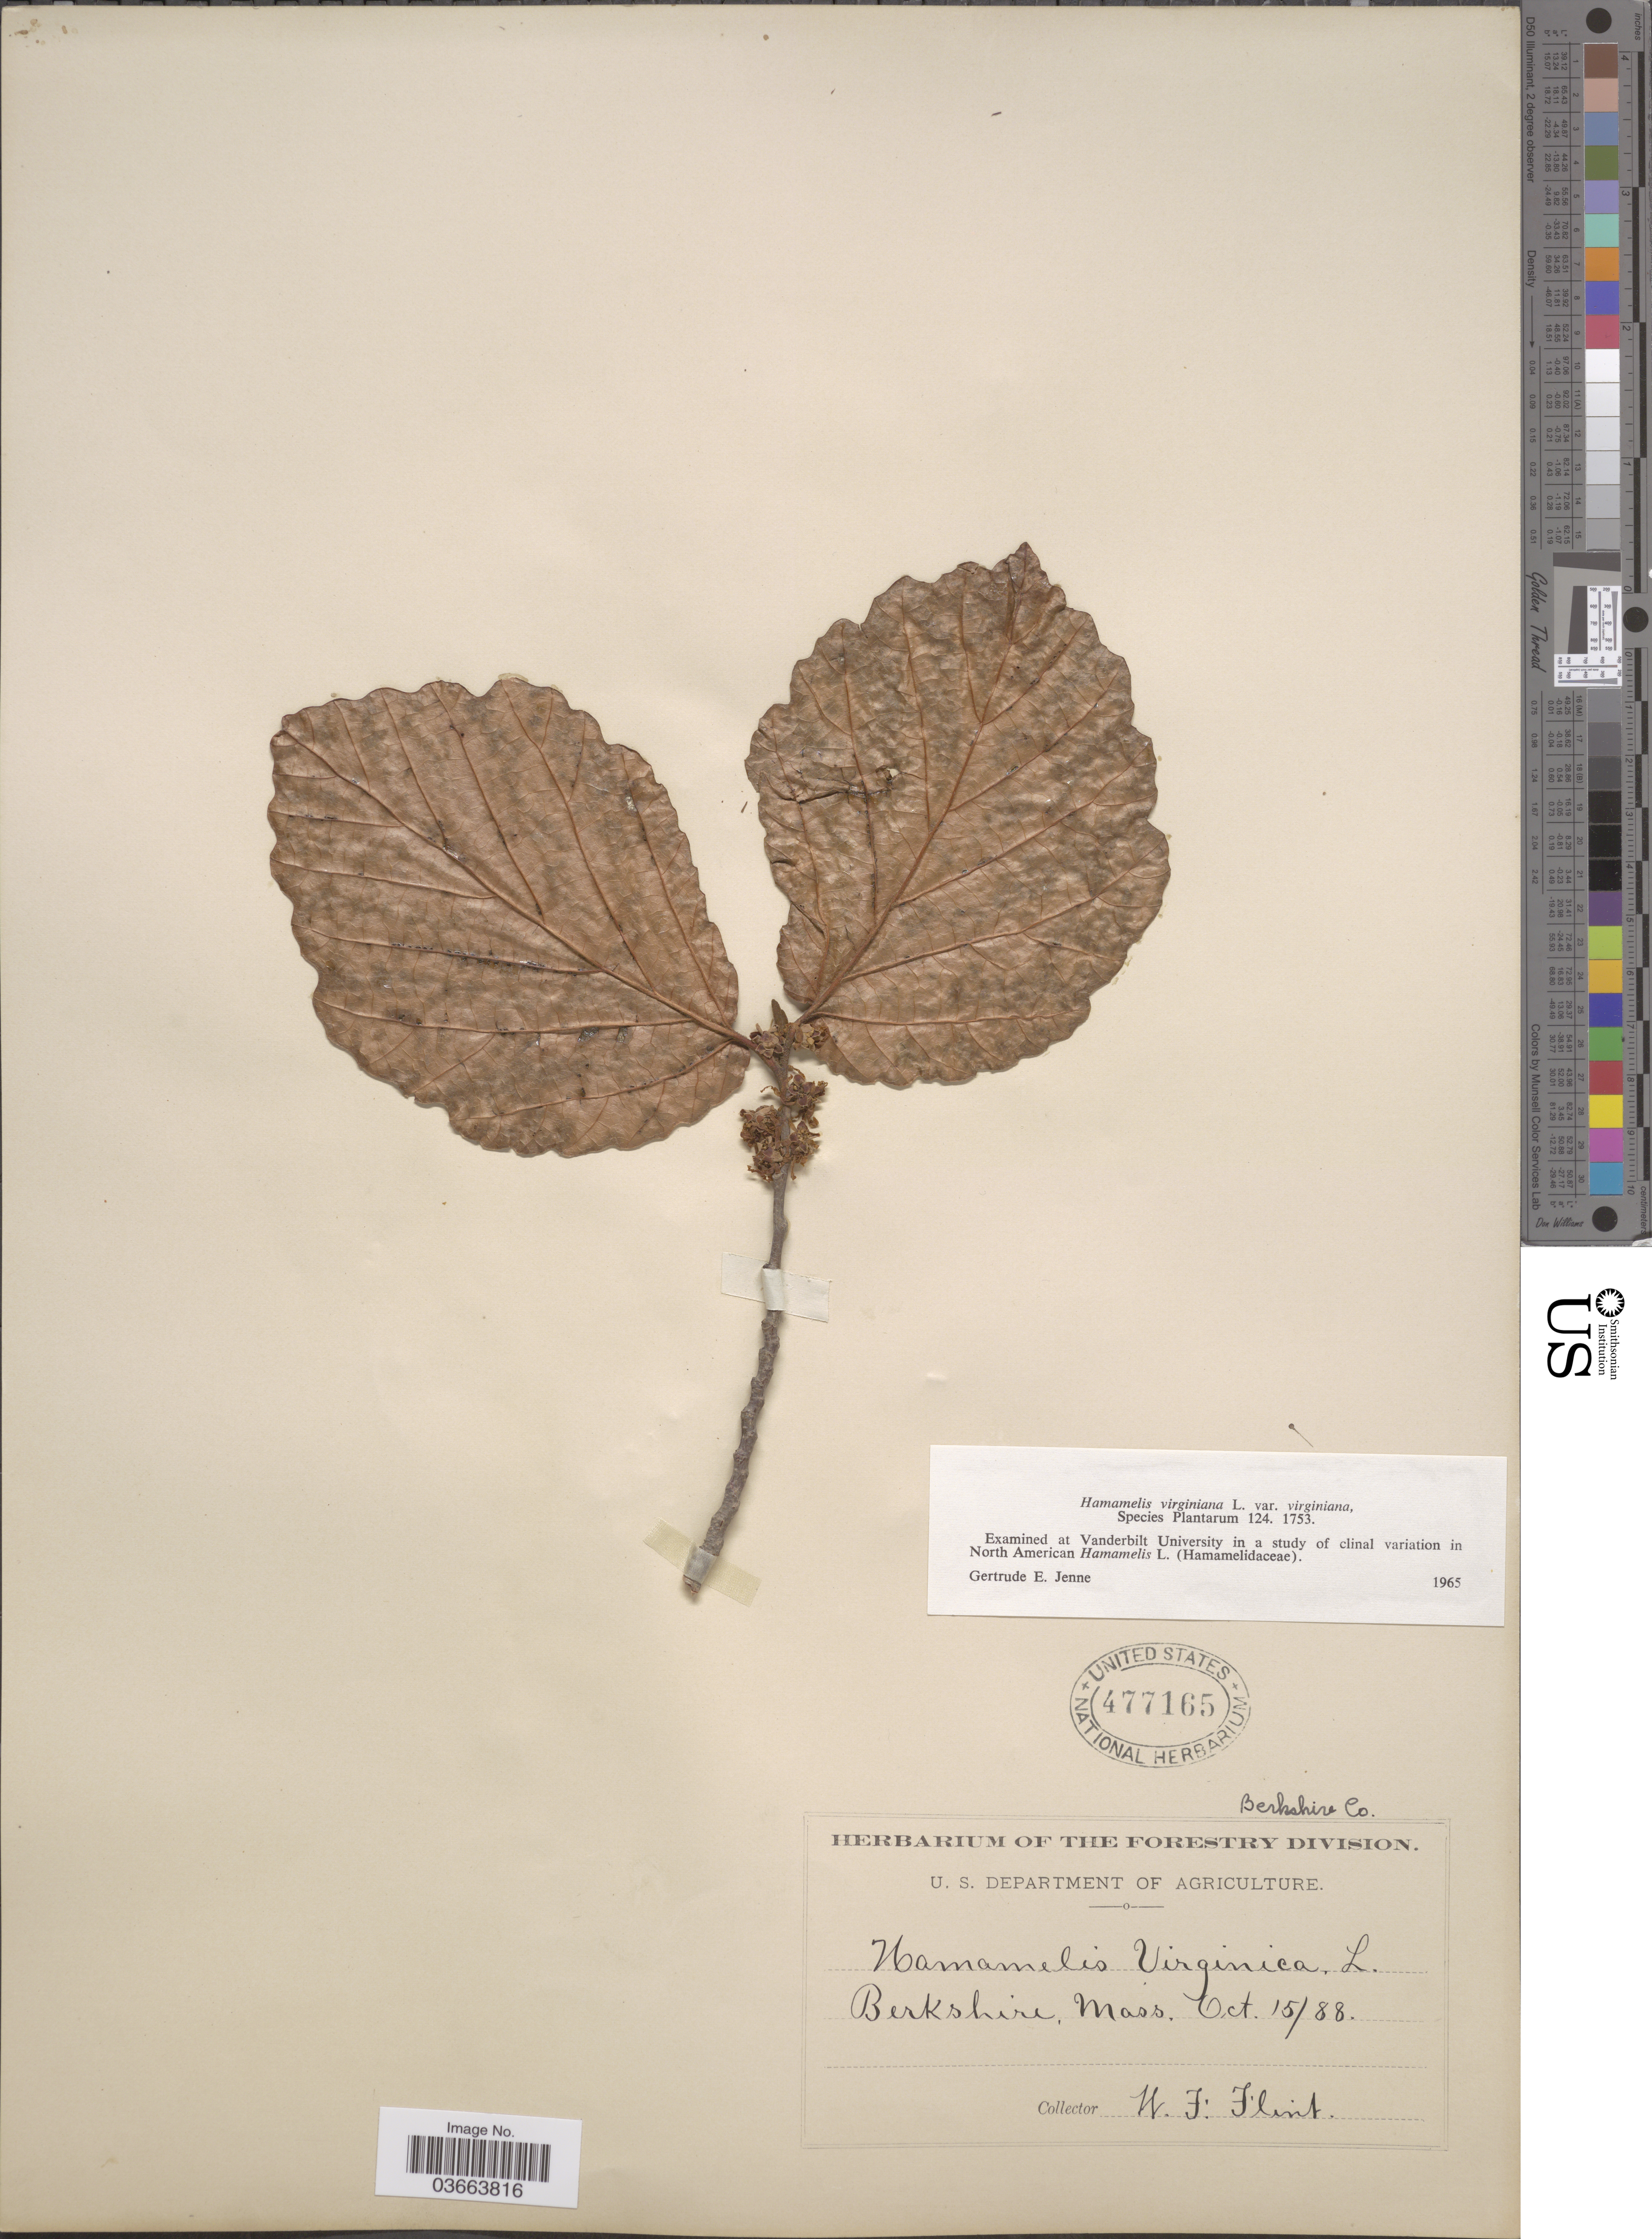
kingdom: Plantae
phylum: Tracheophyta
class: Magnoliopsida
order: Saxifragales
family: Hamamelidaceae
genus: Hamamelis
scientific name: Hamamelis virginiana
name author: L.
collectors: W. Flint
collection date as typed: Transcribed d/m/y: 15/10/88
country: United States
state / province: Massachusetts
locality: Berkshire. Berskshire Co.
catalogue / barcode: US 477165